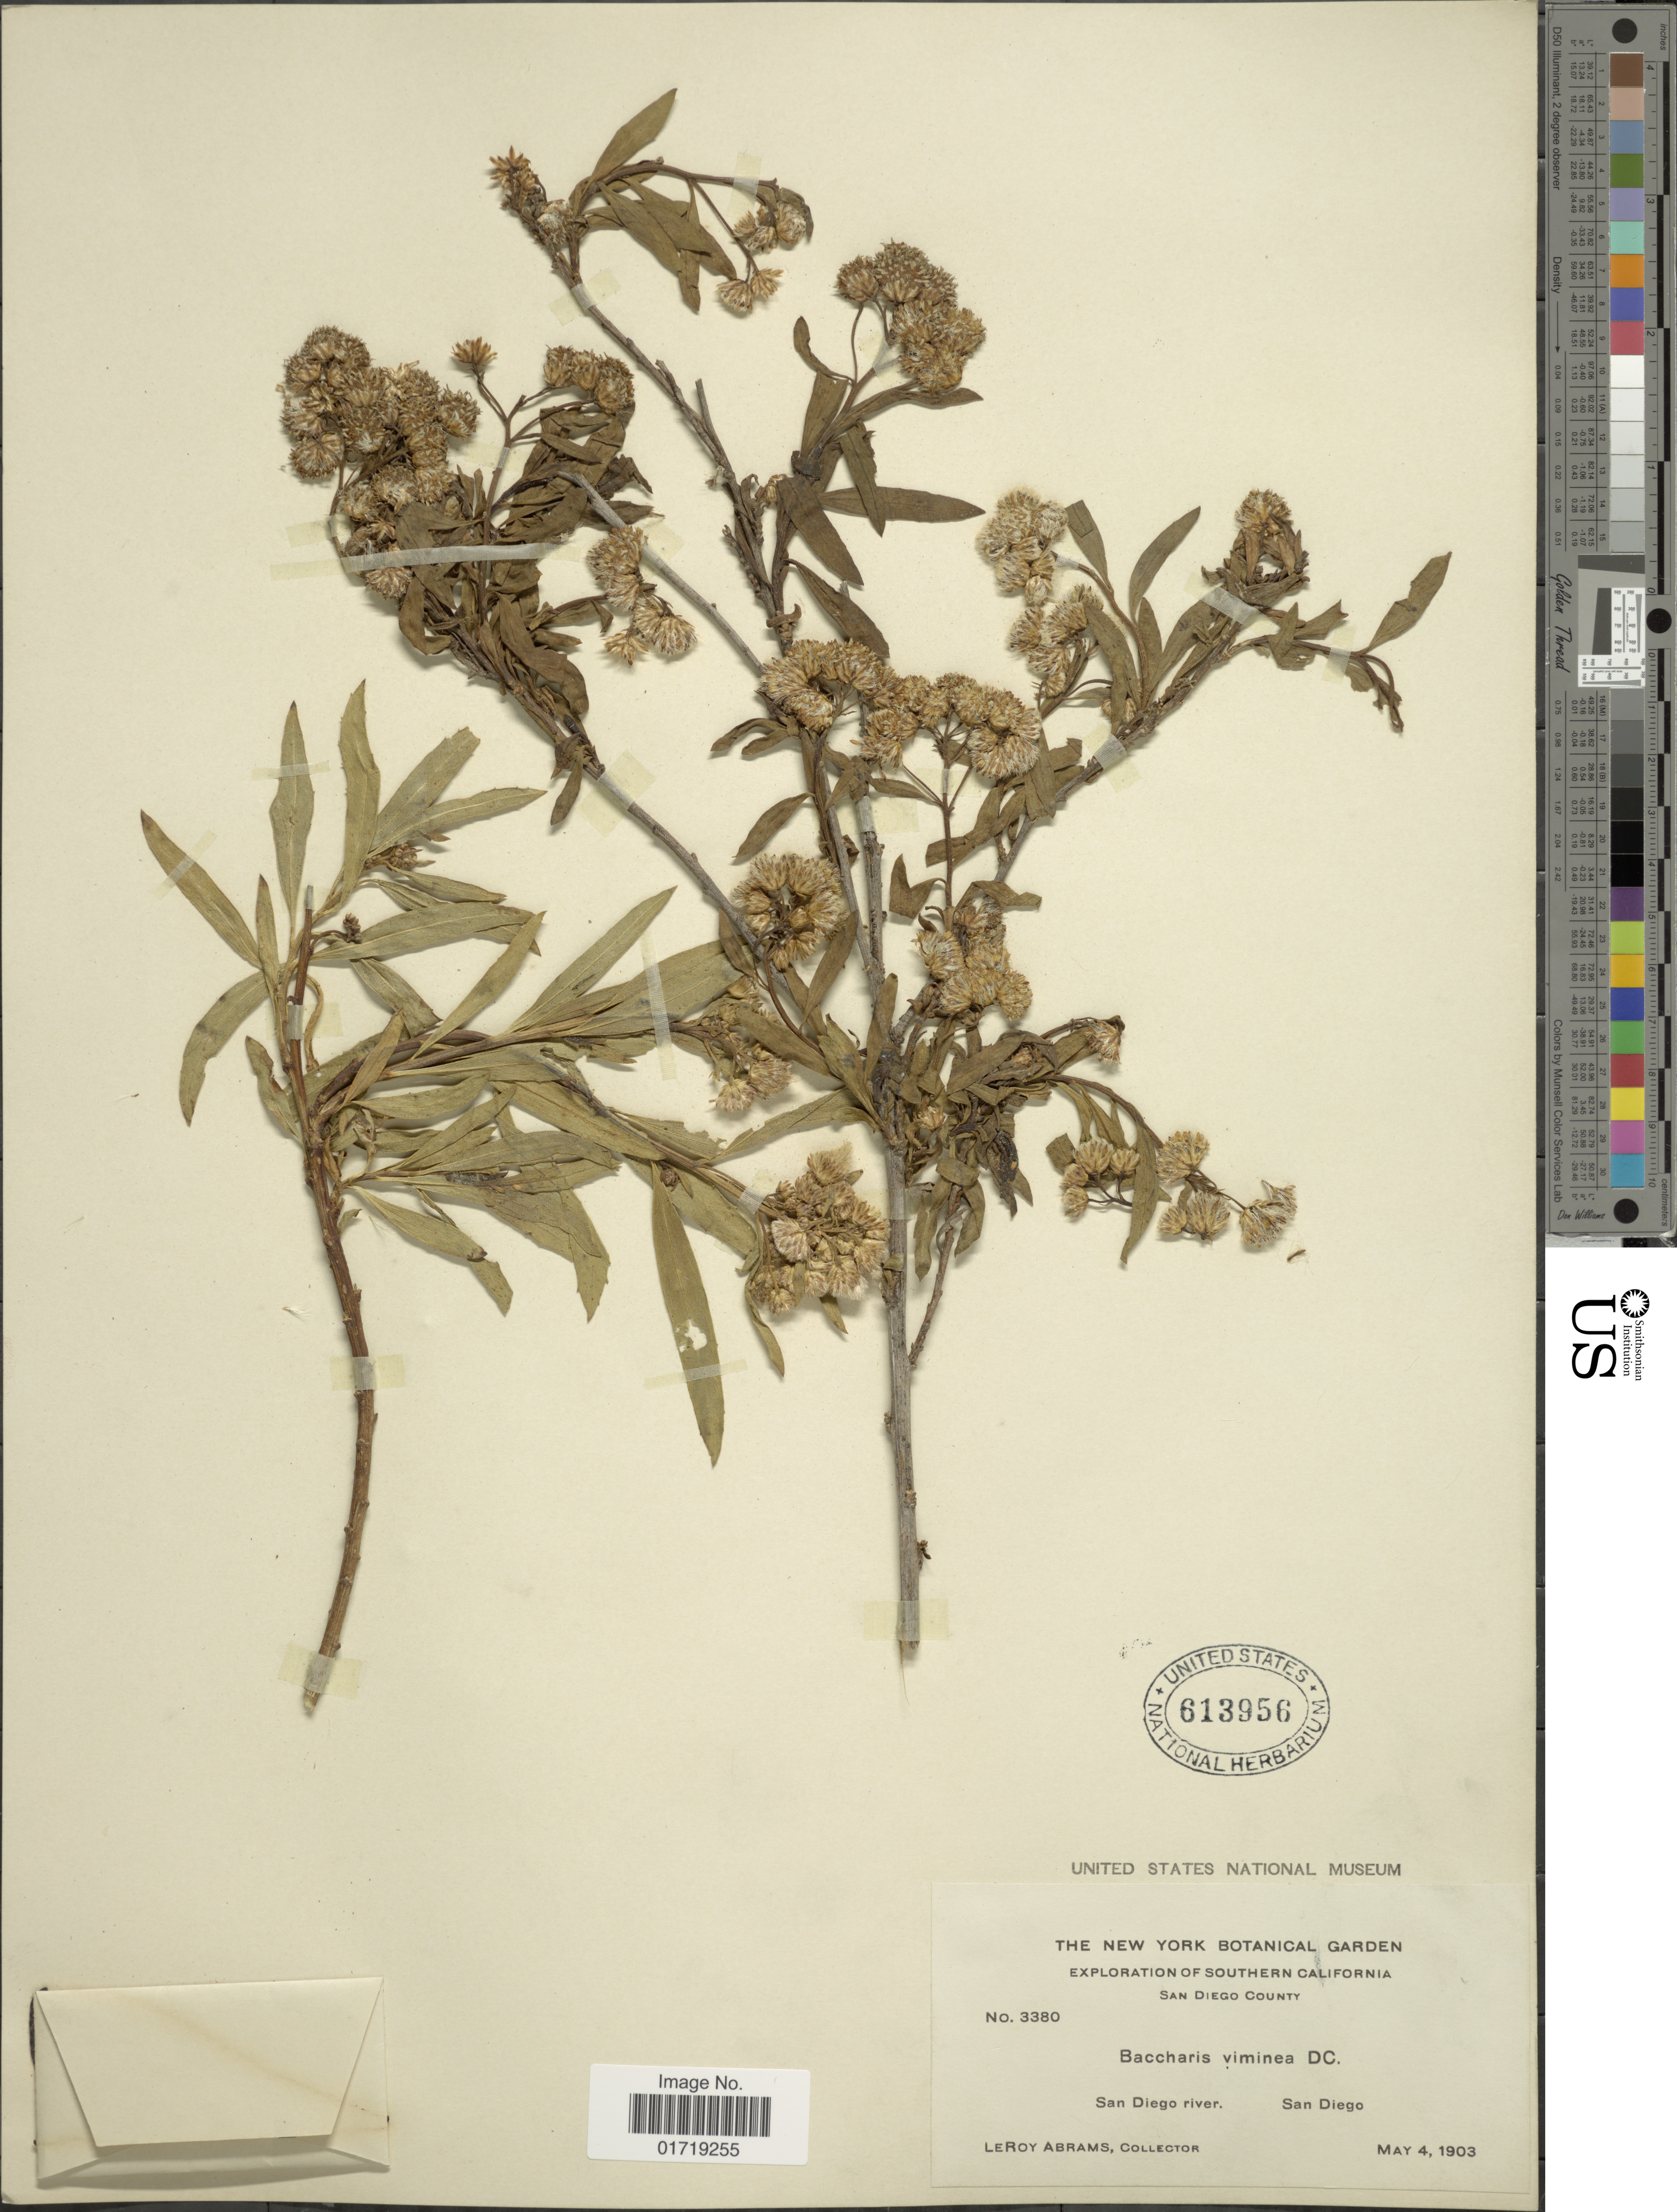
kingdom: Plantae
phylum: Tracheophyta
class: Magnoliopsida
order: Asterales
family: Asteraceae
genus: Baccharis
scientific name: Baccharis viminea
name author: DC.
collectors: L. Abrams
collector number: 3380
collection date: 1903-05-04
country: United States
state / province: California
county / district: San Diego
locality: San Diego County, San Diego river, San Diego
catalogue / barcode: US 613956